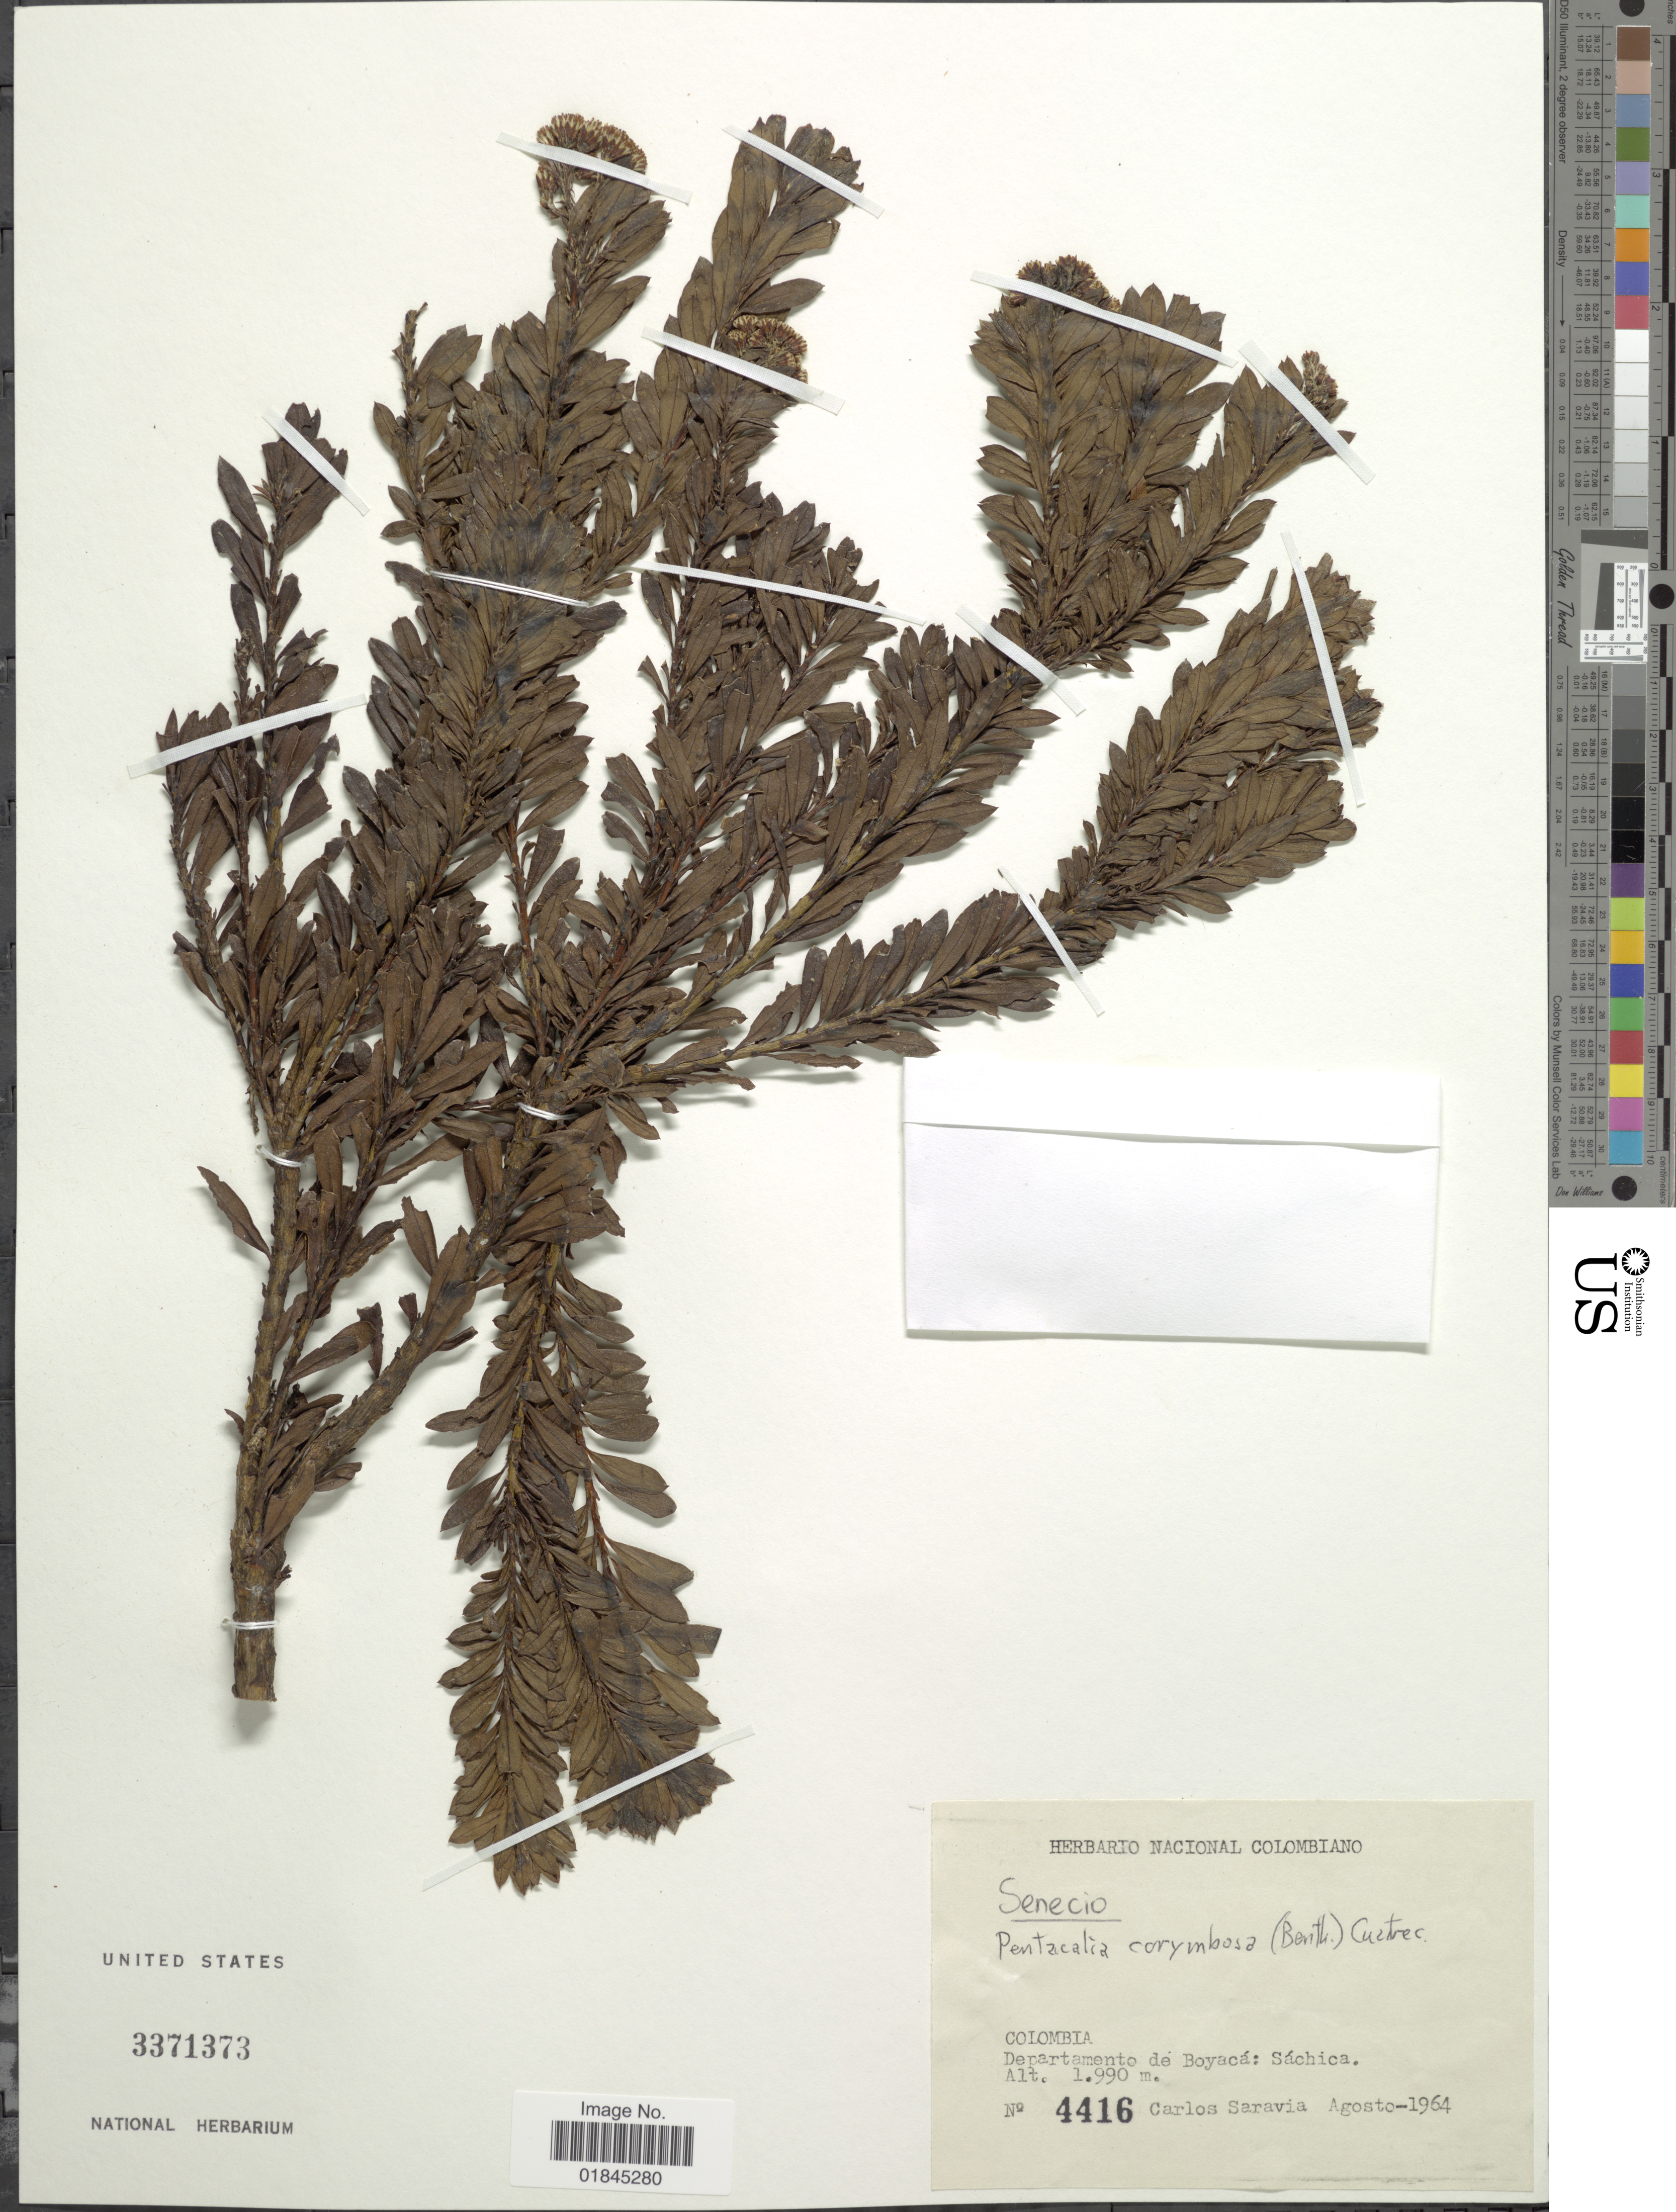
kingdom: Plantae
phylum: Tracheophyta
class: Magnoliopsida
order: Asterales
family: Asteraceae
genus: Pentacalia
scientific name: Pentacalia corymbosa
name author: (Benth.) Cuatrec.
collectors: C. Saravia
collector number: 4416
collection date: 1964-08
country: Colombia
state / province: Boyacá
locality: Departamento de Boyacá: Sáchica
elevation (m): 1990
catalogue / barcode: US 3371373